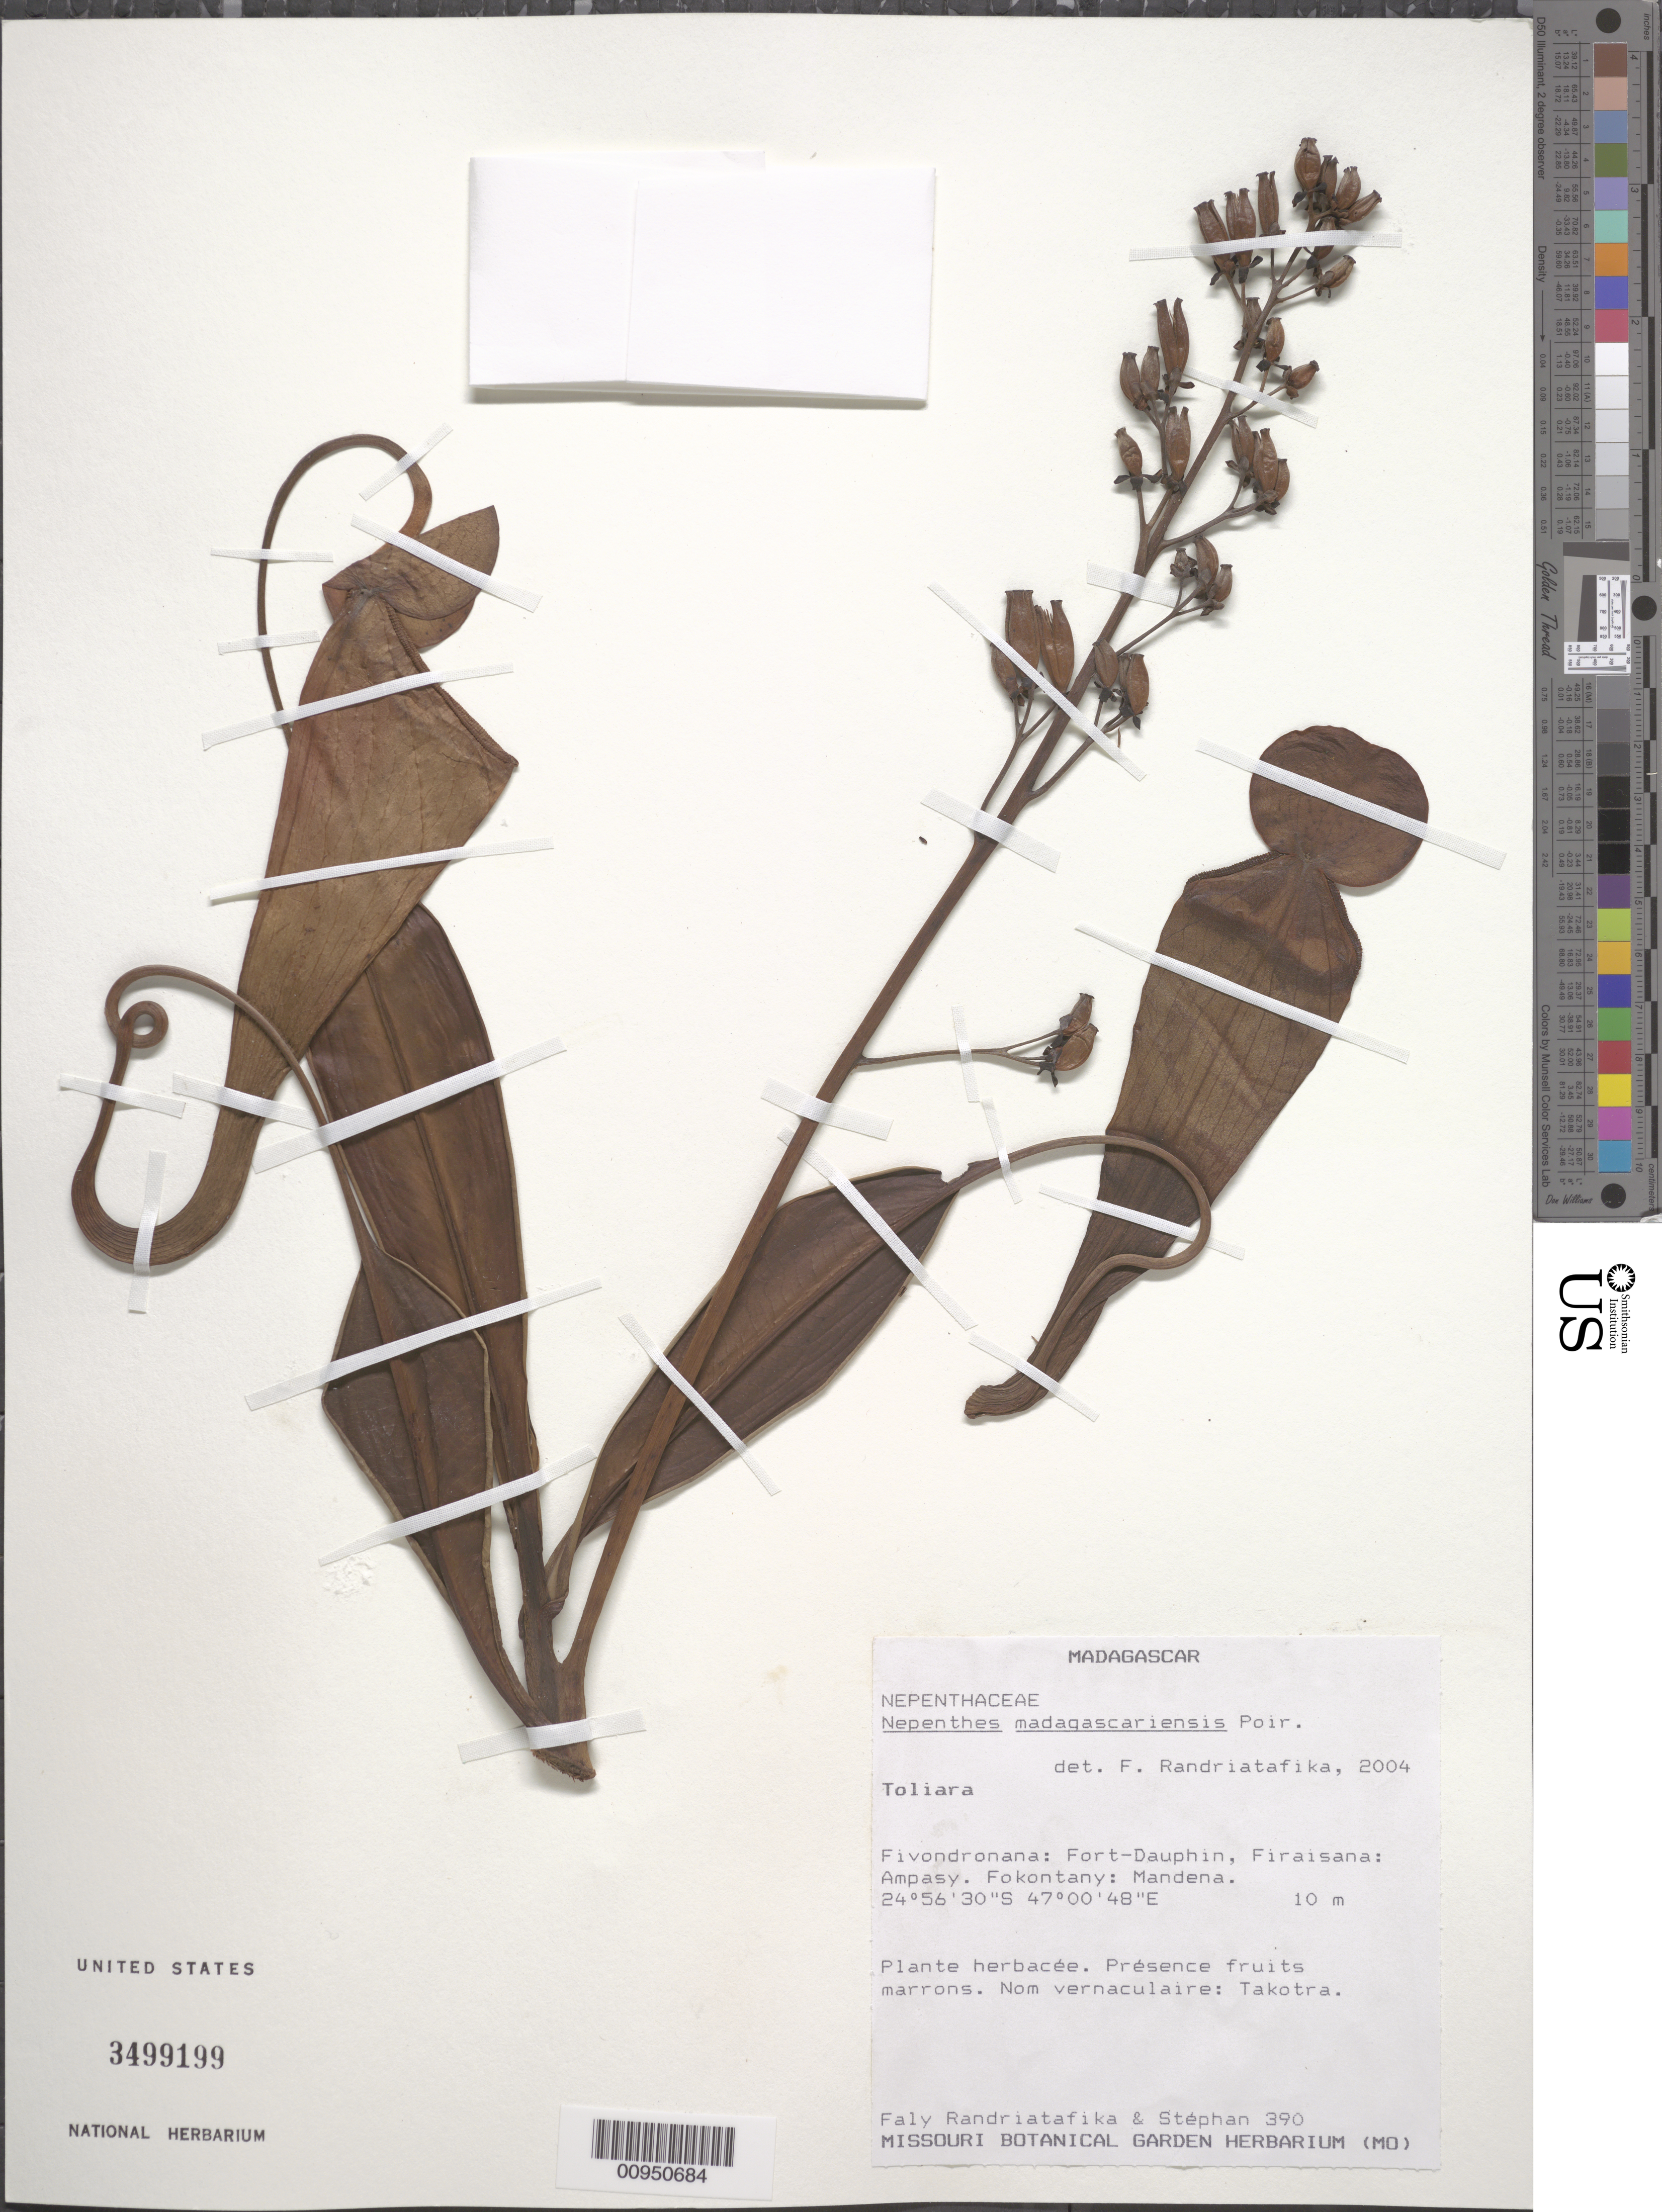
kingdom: Plantae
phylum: Tracheophyta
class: Magnoliopsida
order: Caryophyllales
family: Nepenthaceae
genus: Nepenthes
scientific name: Nepenthes madagascariensis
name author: Poir.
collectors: F. Randriatafika & C. F. Stephan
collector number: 390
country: Madagascar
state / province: Anosy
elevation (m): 10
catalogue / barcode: US 3499199